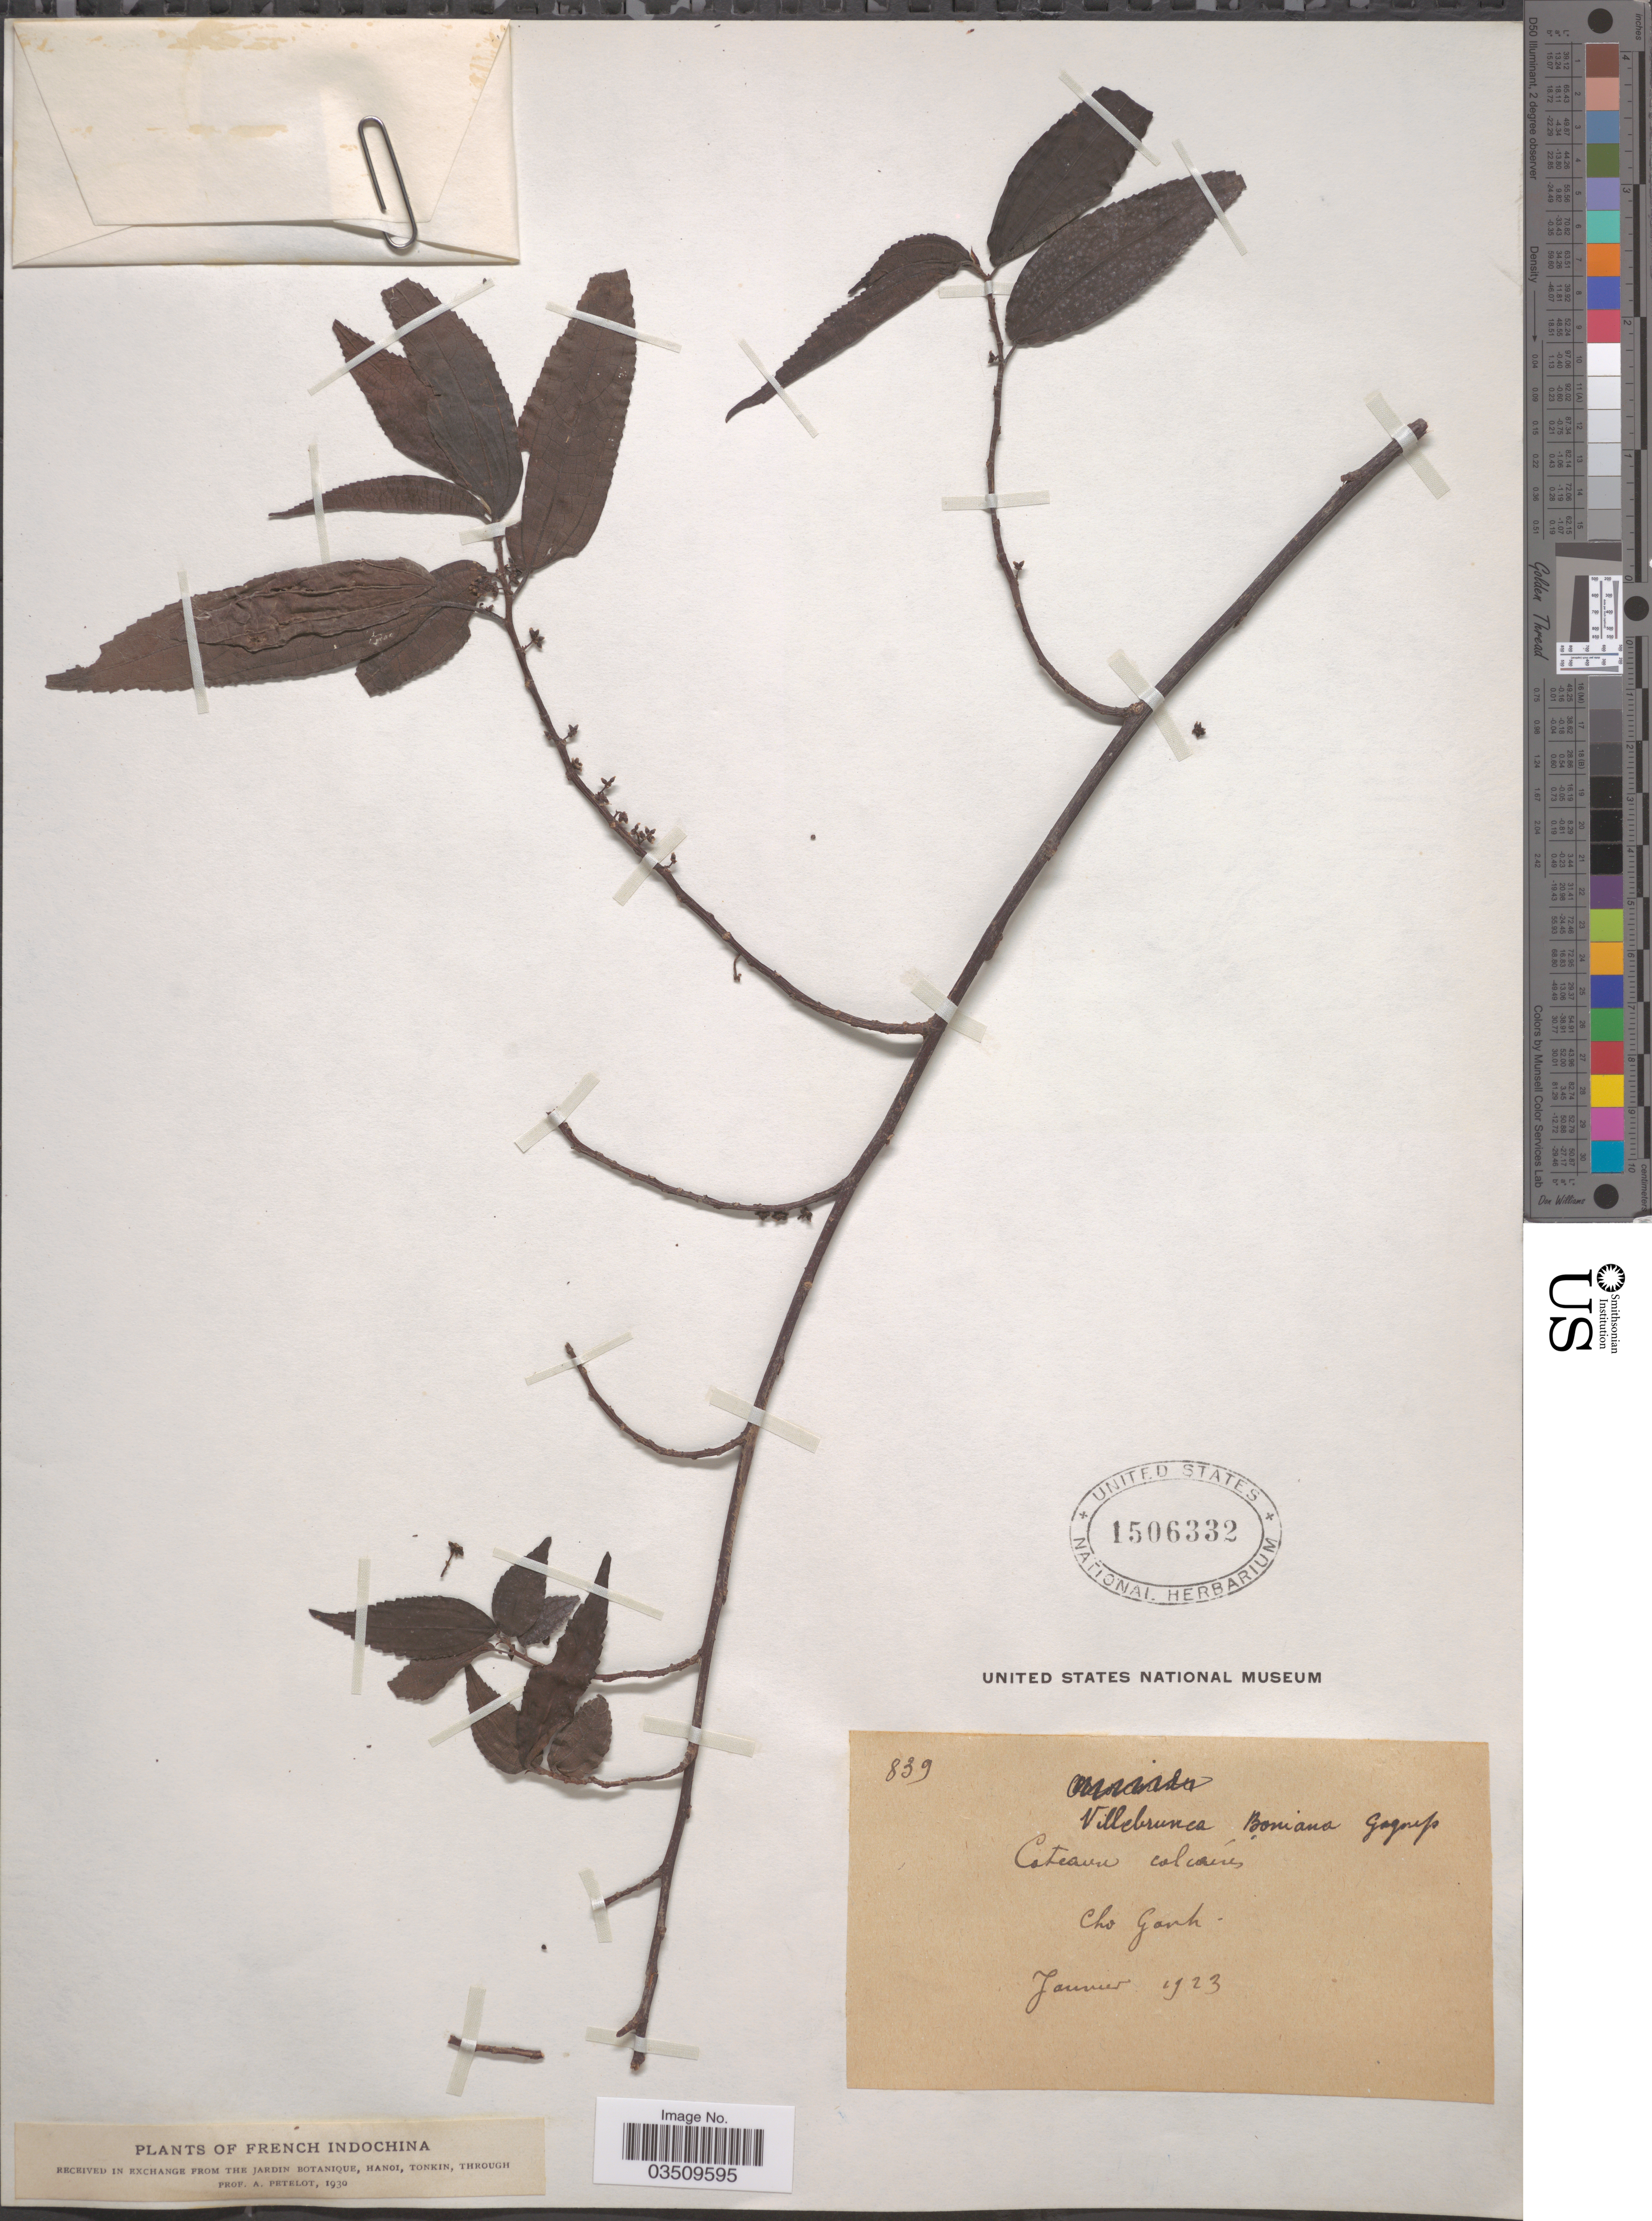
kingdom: Plantae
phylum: Tracheophyta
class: Magnoliopsida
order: Rosales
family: Urticaceae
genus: Oreocnide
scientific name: Oreocnide boniana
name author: (Gagnep.) Hand.-Mazz.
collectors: A. Petelot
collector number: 839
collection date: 1923-01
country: Vietnam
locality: French Indochina, Cho Ganh.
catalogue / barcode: US 1506332